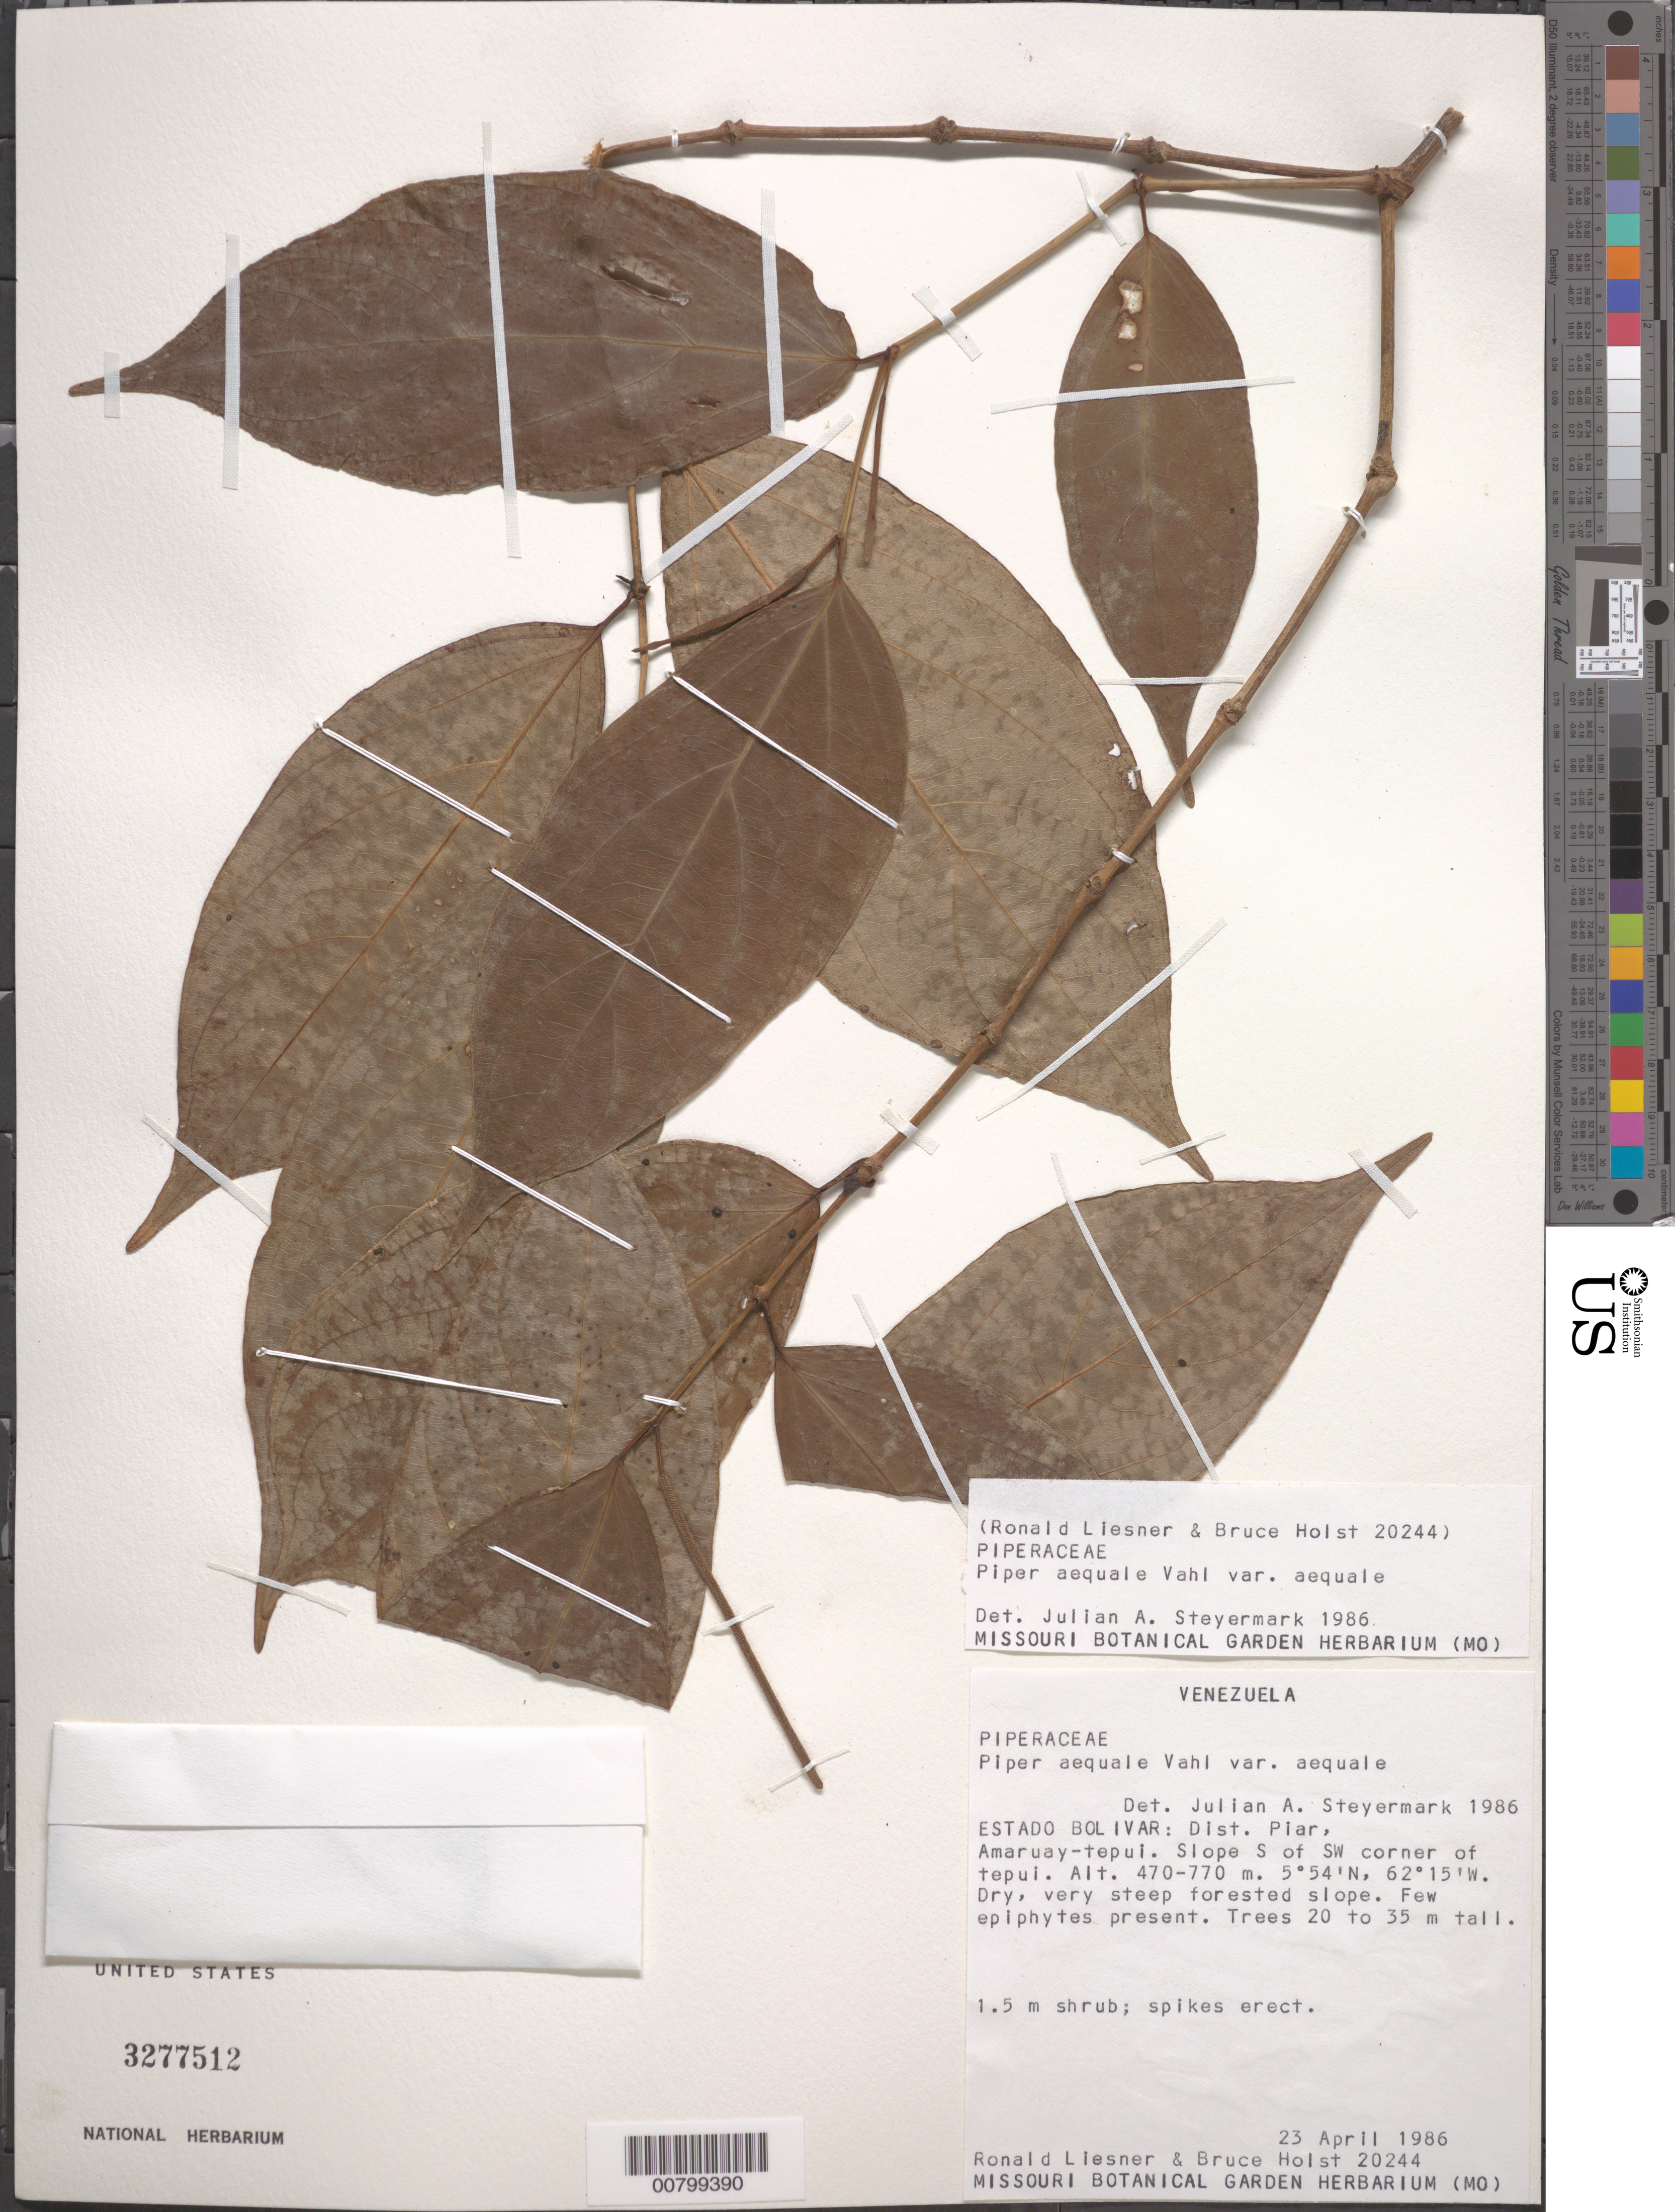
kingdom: Plantae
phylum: Tracheophyta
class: Magnoliopsida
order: Piperales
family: Piperaceae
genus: Piper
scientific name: Piper aequale var. aequale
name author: Vahl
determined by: Steyermark, Julian A., (VEN)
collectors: R. L. Liesner & B. Holst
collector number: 20244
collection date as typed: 23-Apr-86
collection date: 1986-04-23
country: Venezuela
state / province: Bolívar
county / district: Piar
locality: Amaruay-tepuí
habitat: Dry, very steep forested slopes; few epiphytes present, trees 20-35 m tall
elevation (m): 470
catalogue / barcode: US 3277512